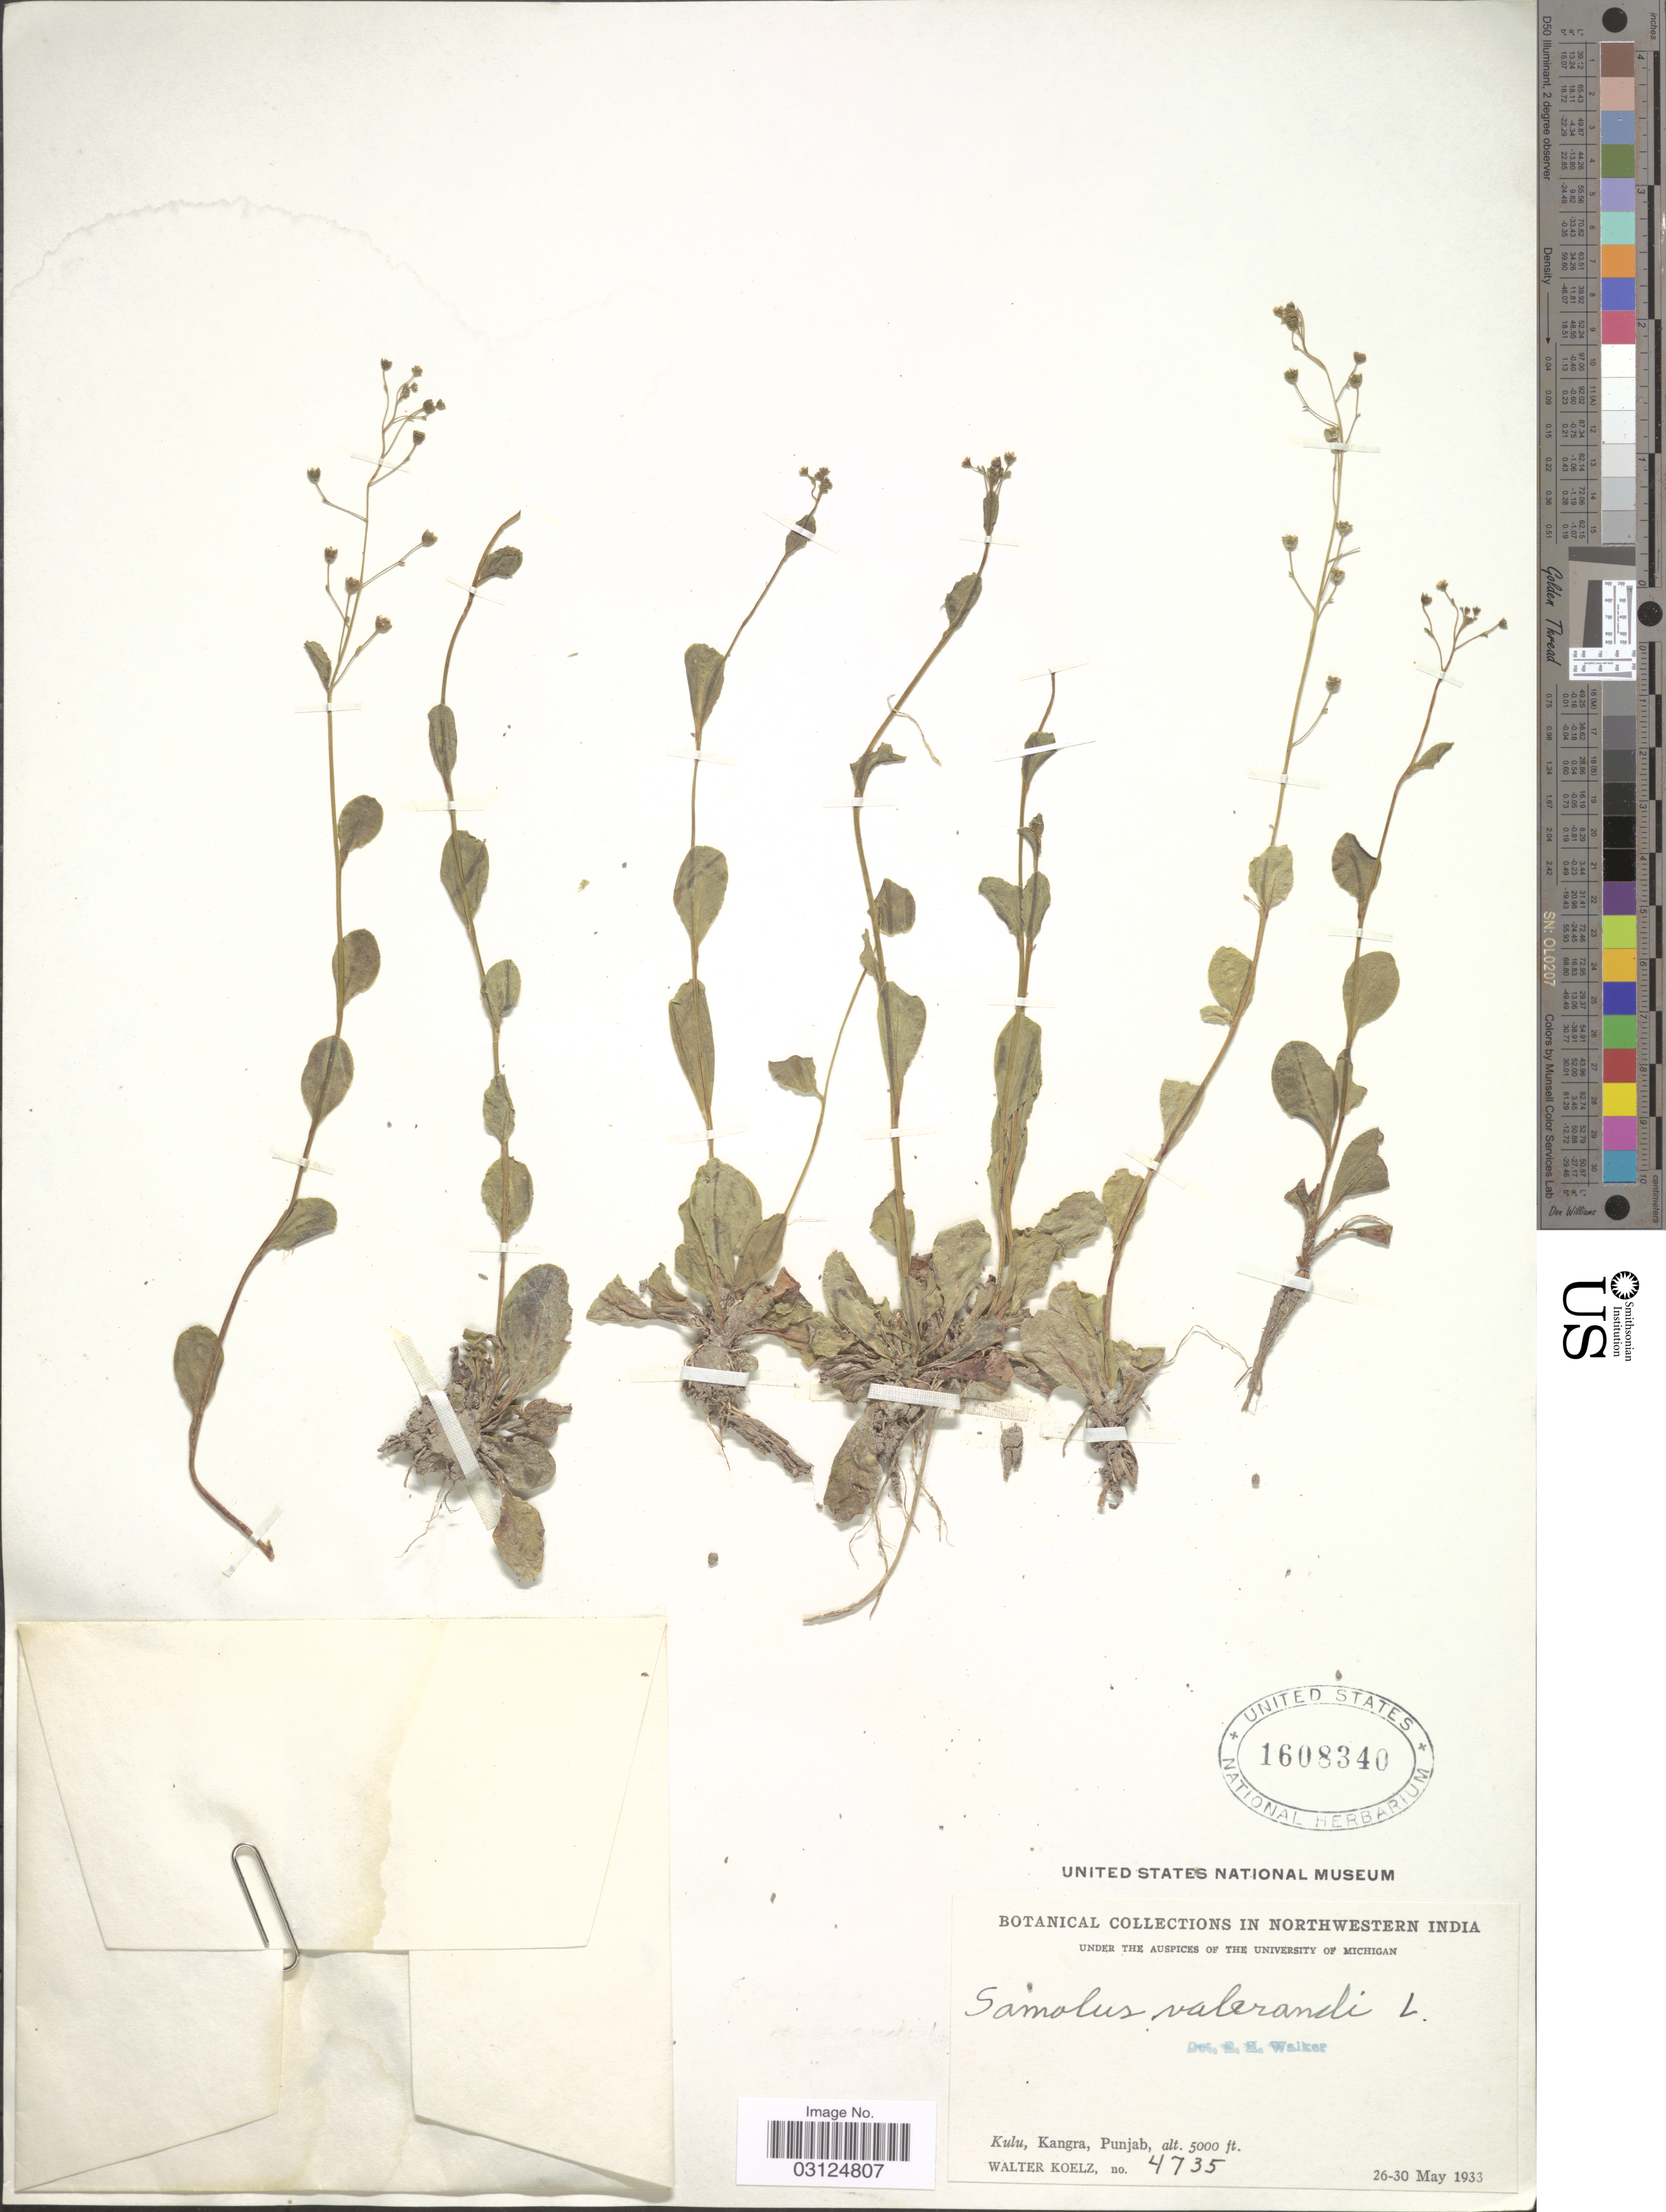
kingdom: Plantae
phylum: Tracheophyta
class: Magnoliopsida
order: Ericales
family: Primulaceae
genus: Samolus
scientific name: Samolus valerandi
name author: L.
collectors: W. N. Koelz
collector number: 4735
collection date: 1933-05-26/1933-05-30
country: India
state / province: Punjab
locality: Northwestern India, Kulu, Kangra, Punjab.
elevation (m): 1524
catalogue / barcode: US 1608340